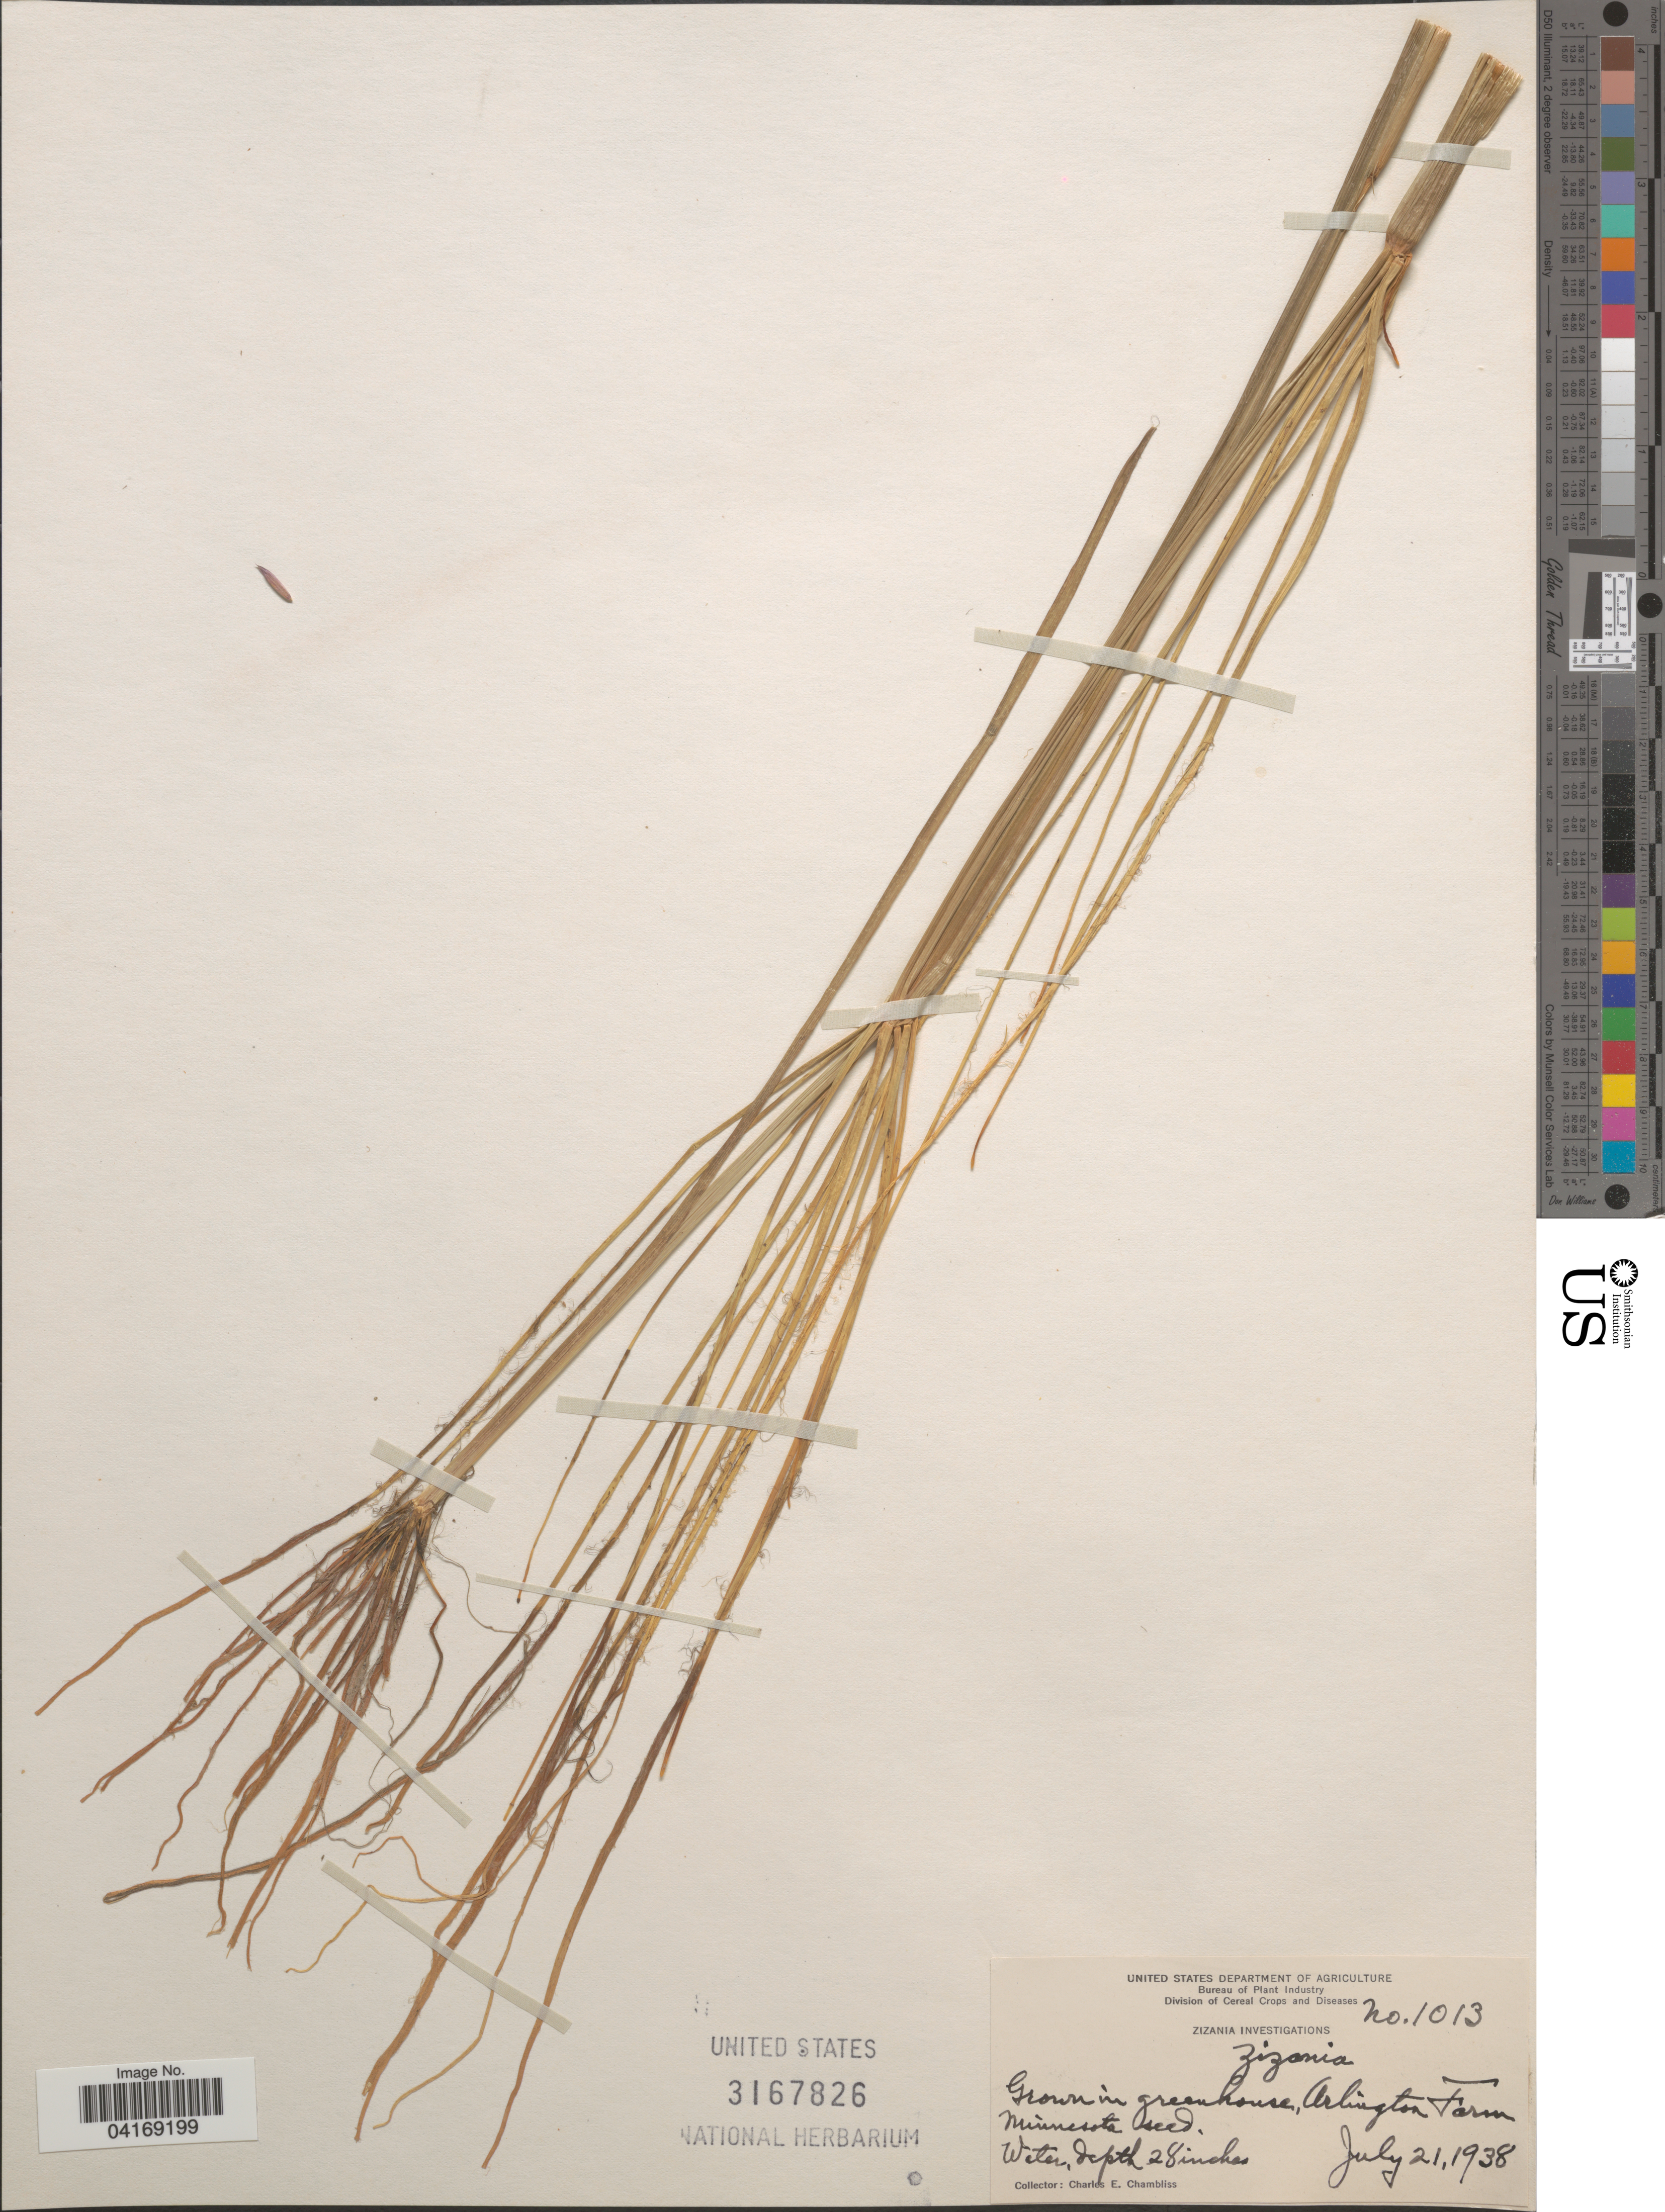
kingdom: Plantae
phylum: Tracheophyta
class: Liliopsida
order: Poales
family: Poaceae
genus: Zizania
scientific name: Zizania sp.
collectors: C. Chambliss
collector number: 1013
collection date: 1938-07-21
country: United States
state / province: Virginia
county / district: Arlington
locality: In greenhouse, Arlington Farm.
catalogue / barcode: US 3167826